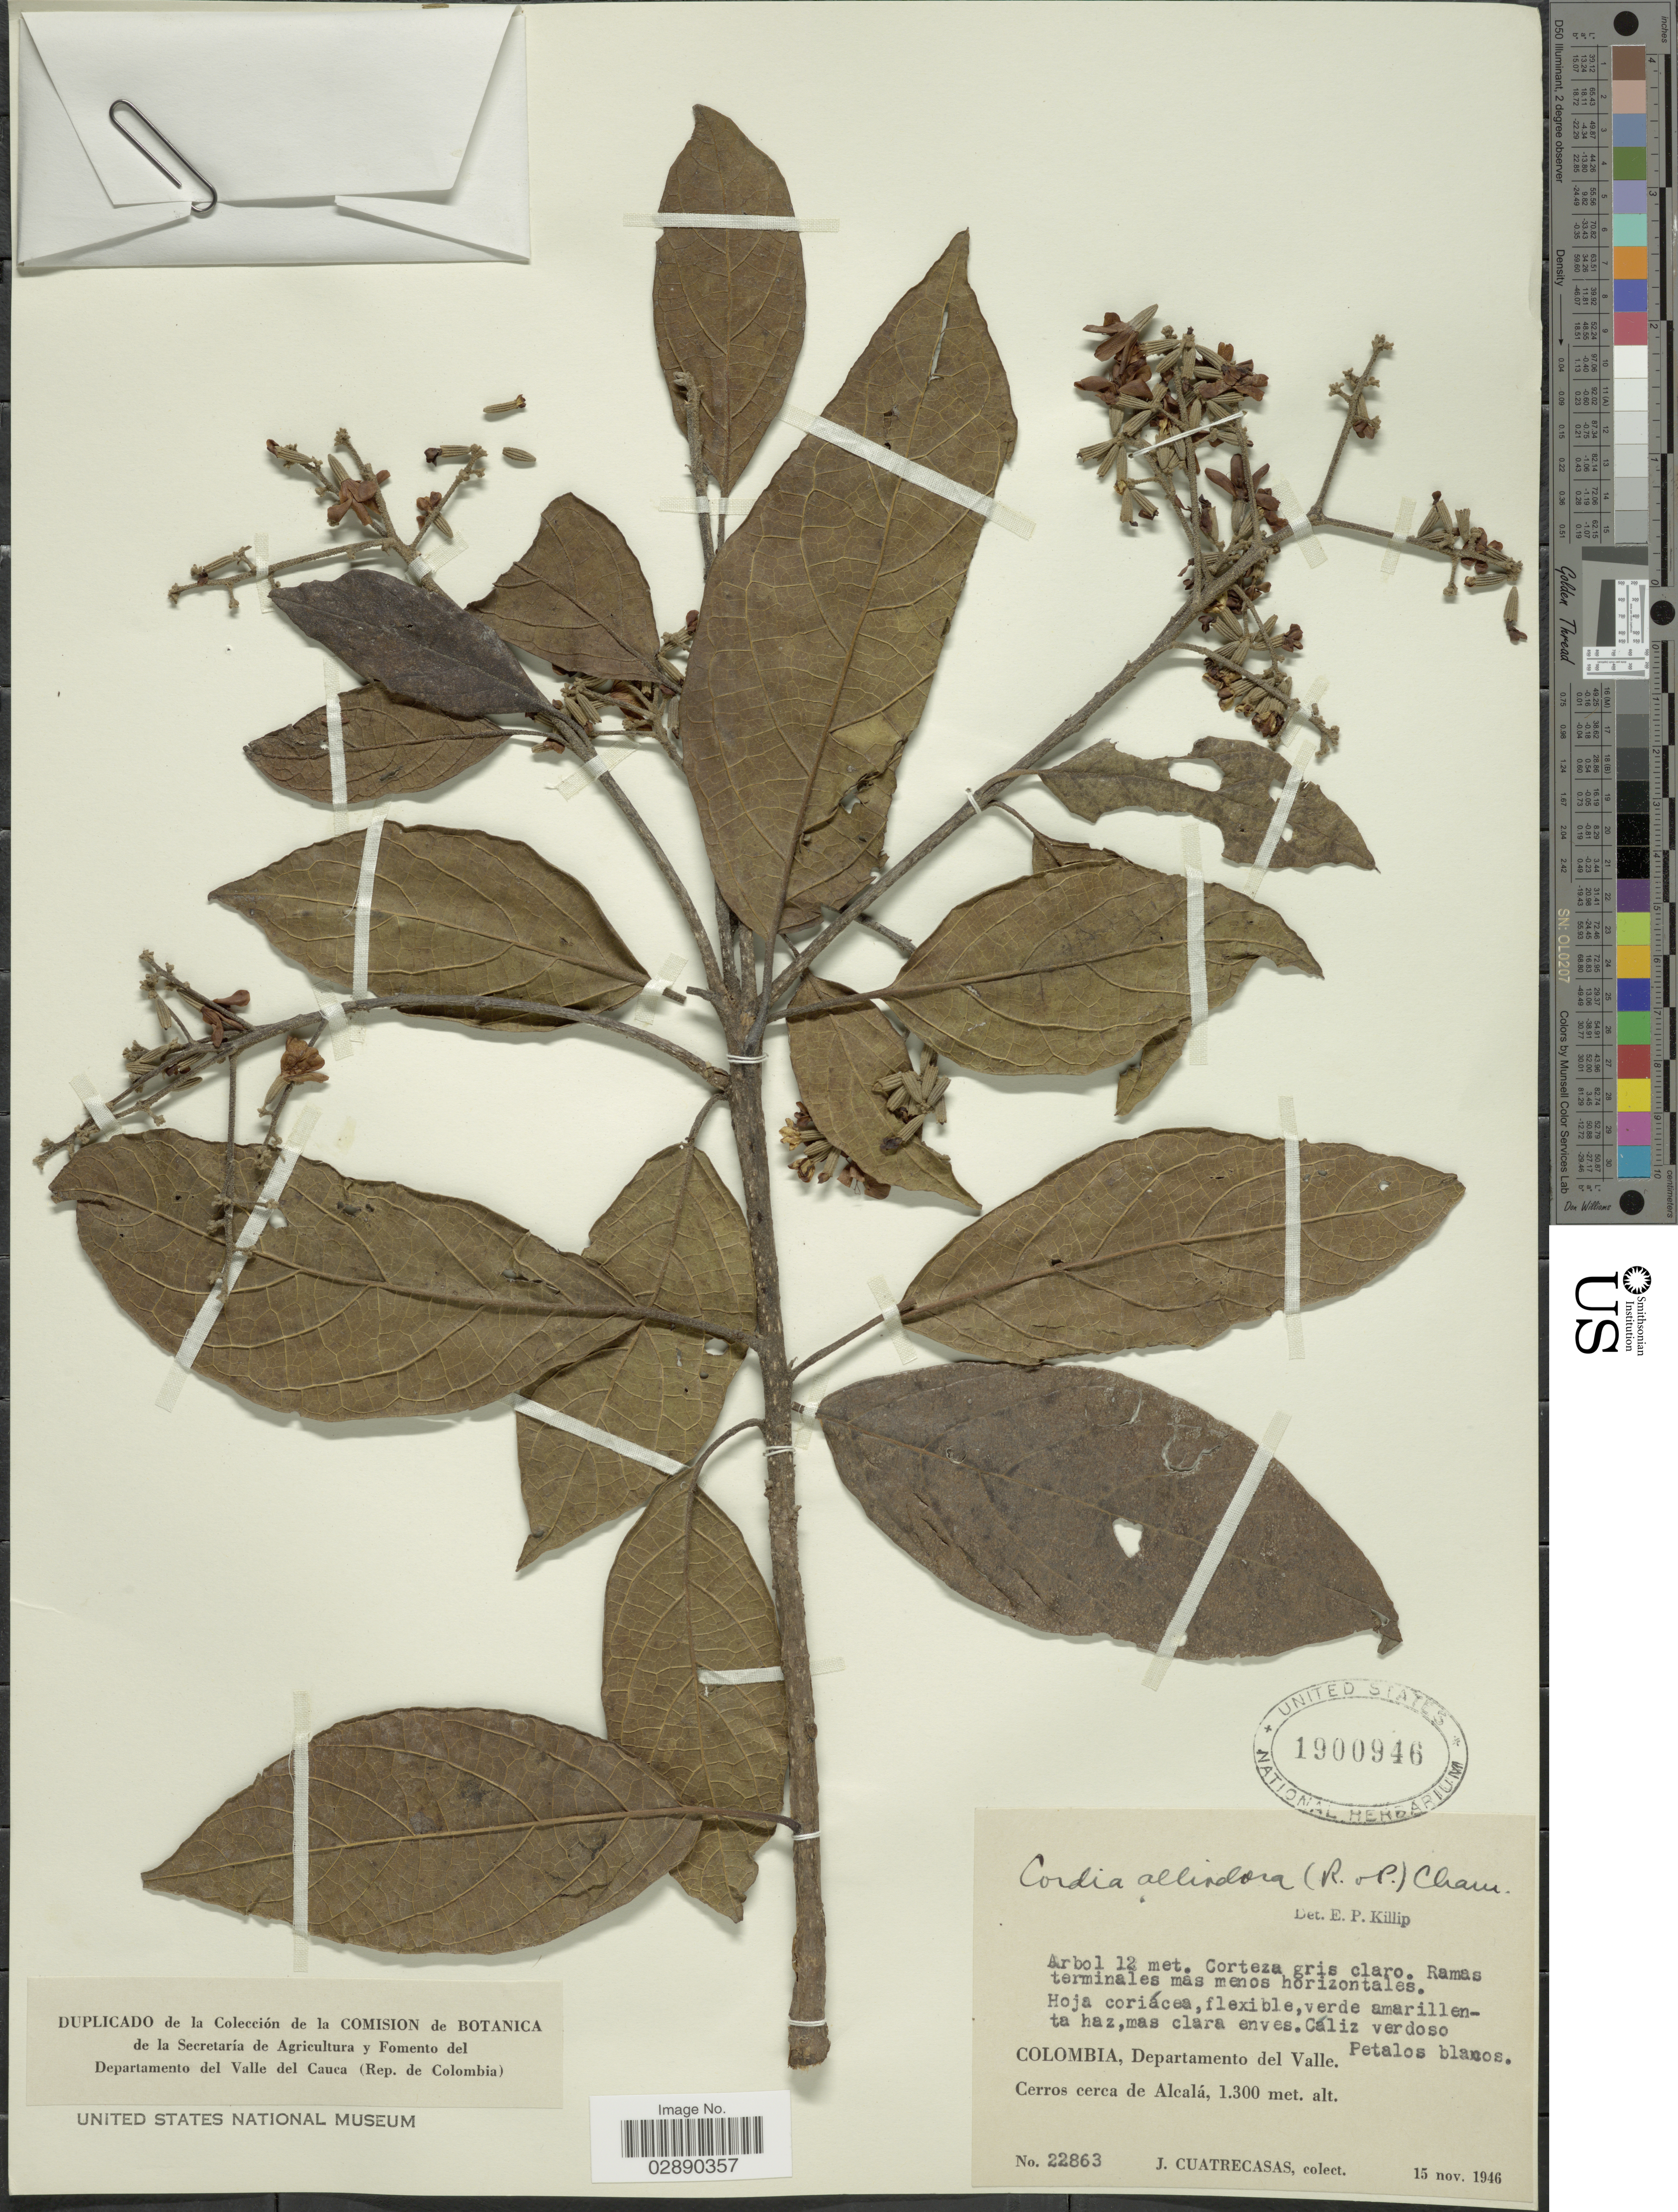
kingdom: Plantae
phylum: Tracheophyta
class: Magnoliopsida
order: Boraginales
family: Cordiaceae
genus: Cordia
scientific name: Cordia alliodora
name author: (Ruiz & Pav.) Oken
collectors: J. Cuatrecasas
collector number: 22863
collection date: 1946-11-15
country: Colombia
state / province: Valle del Cauca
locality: Cerros cerca de Alcalá.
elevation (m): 1300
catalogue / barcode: US 1900946